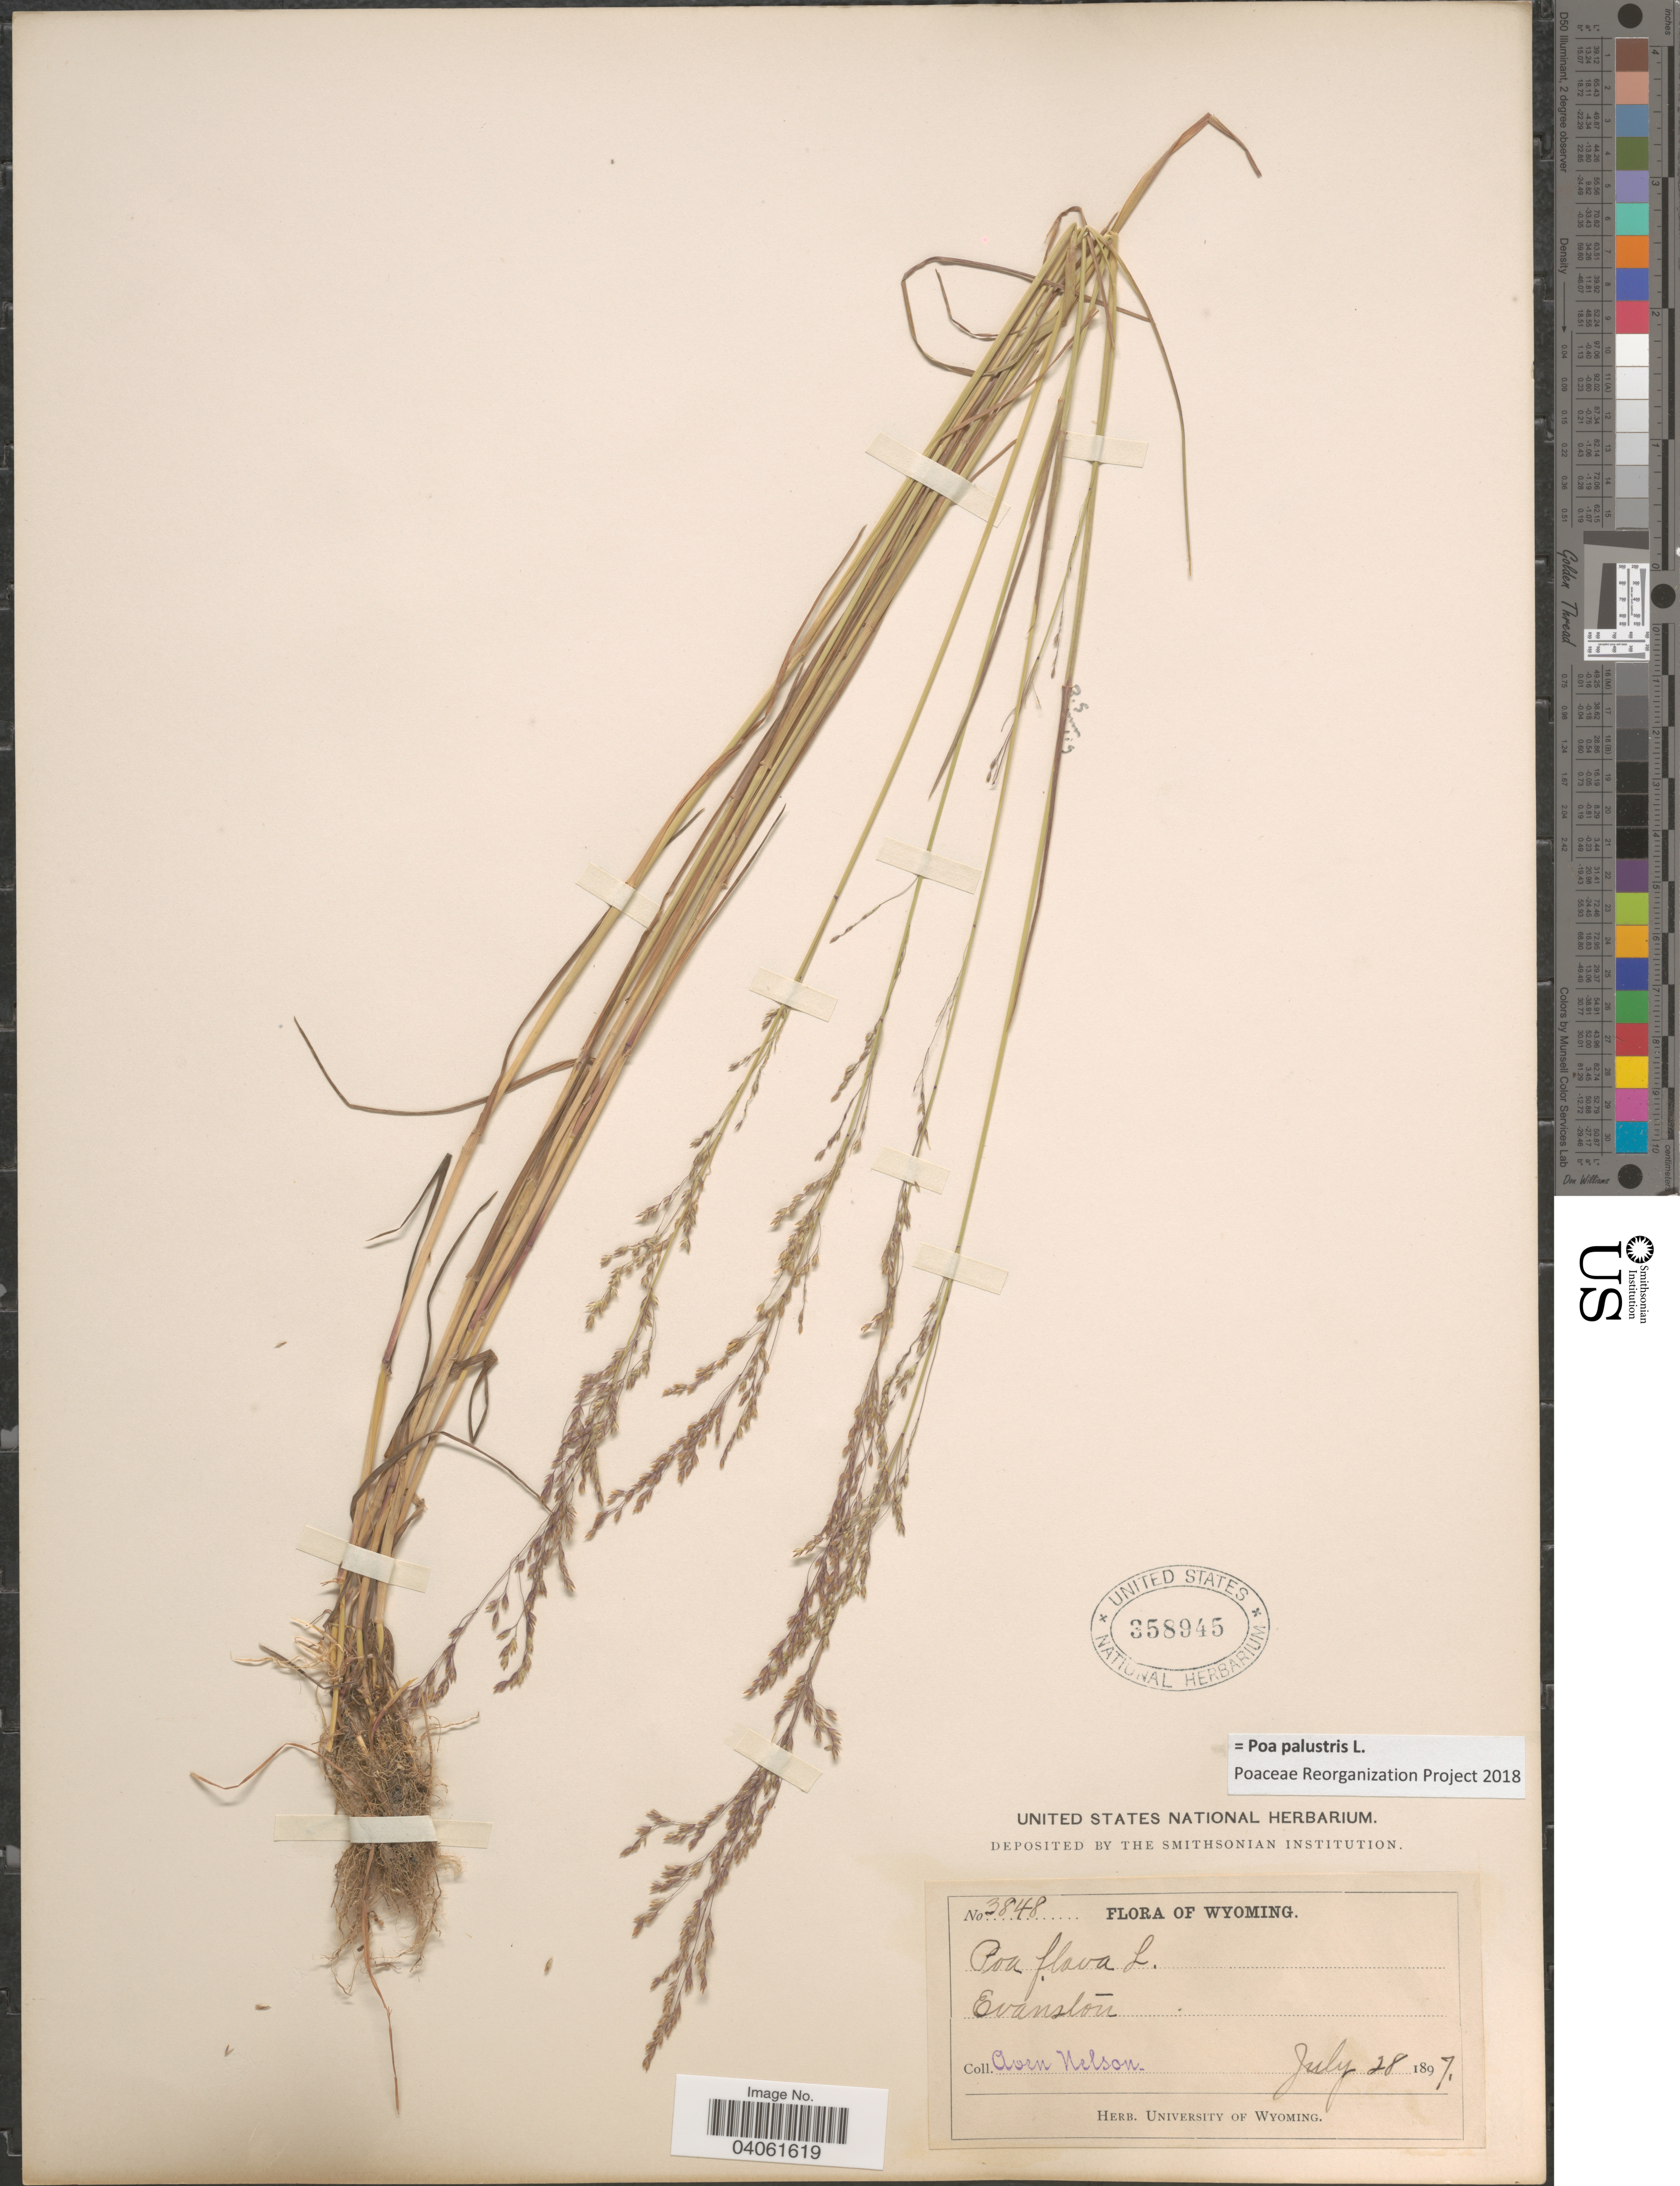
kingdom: Plantae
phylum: Tracheophyta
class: Liliopsida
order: Poales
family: Poaceae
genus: Poa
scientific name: Poa palustris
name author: L.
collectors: A. Nelson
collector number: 3848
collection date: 1897-07-28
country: United States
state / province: Wyoming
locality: Evanston.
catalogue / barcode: US 358945